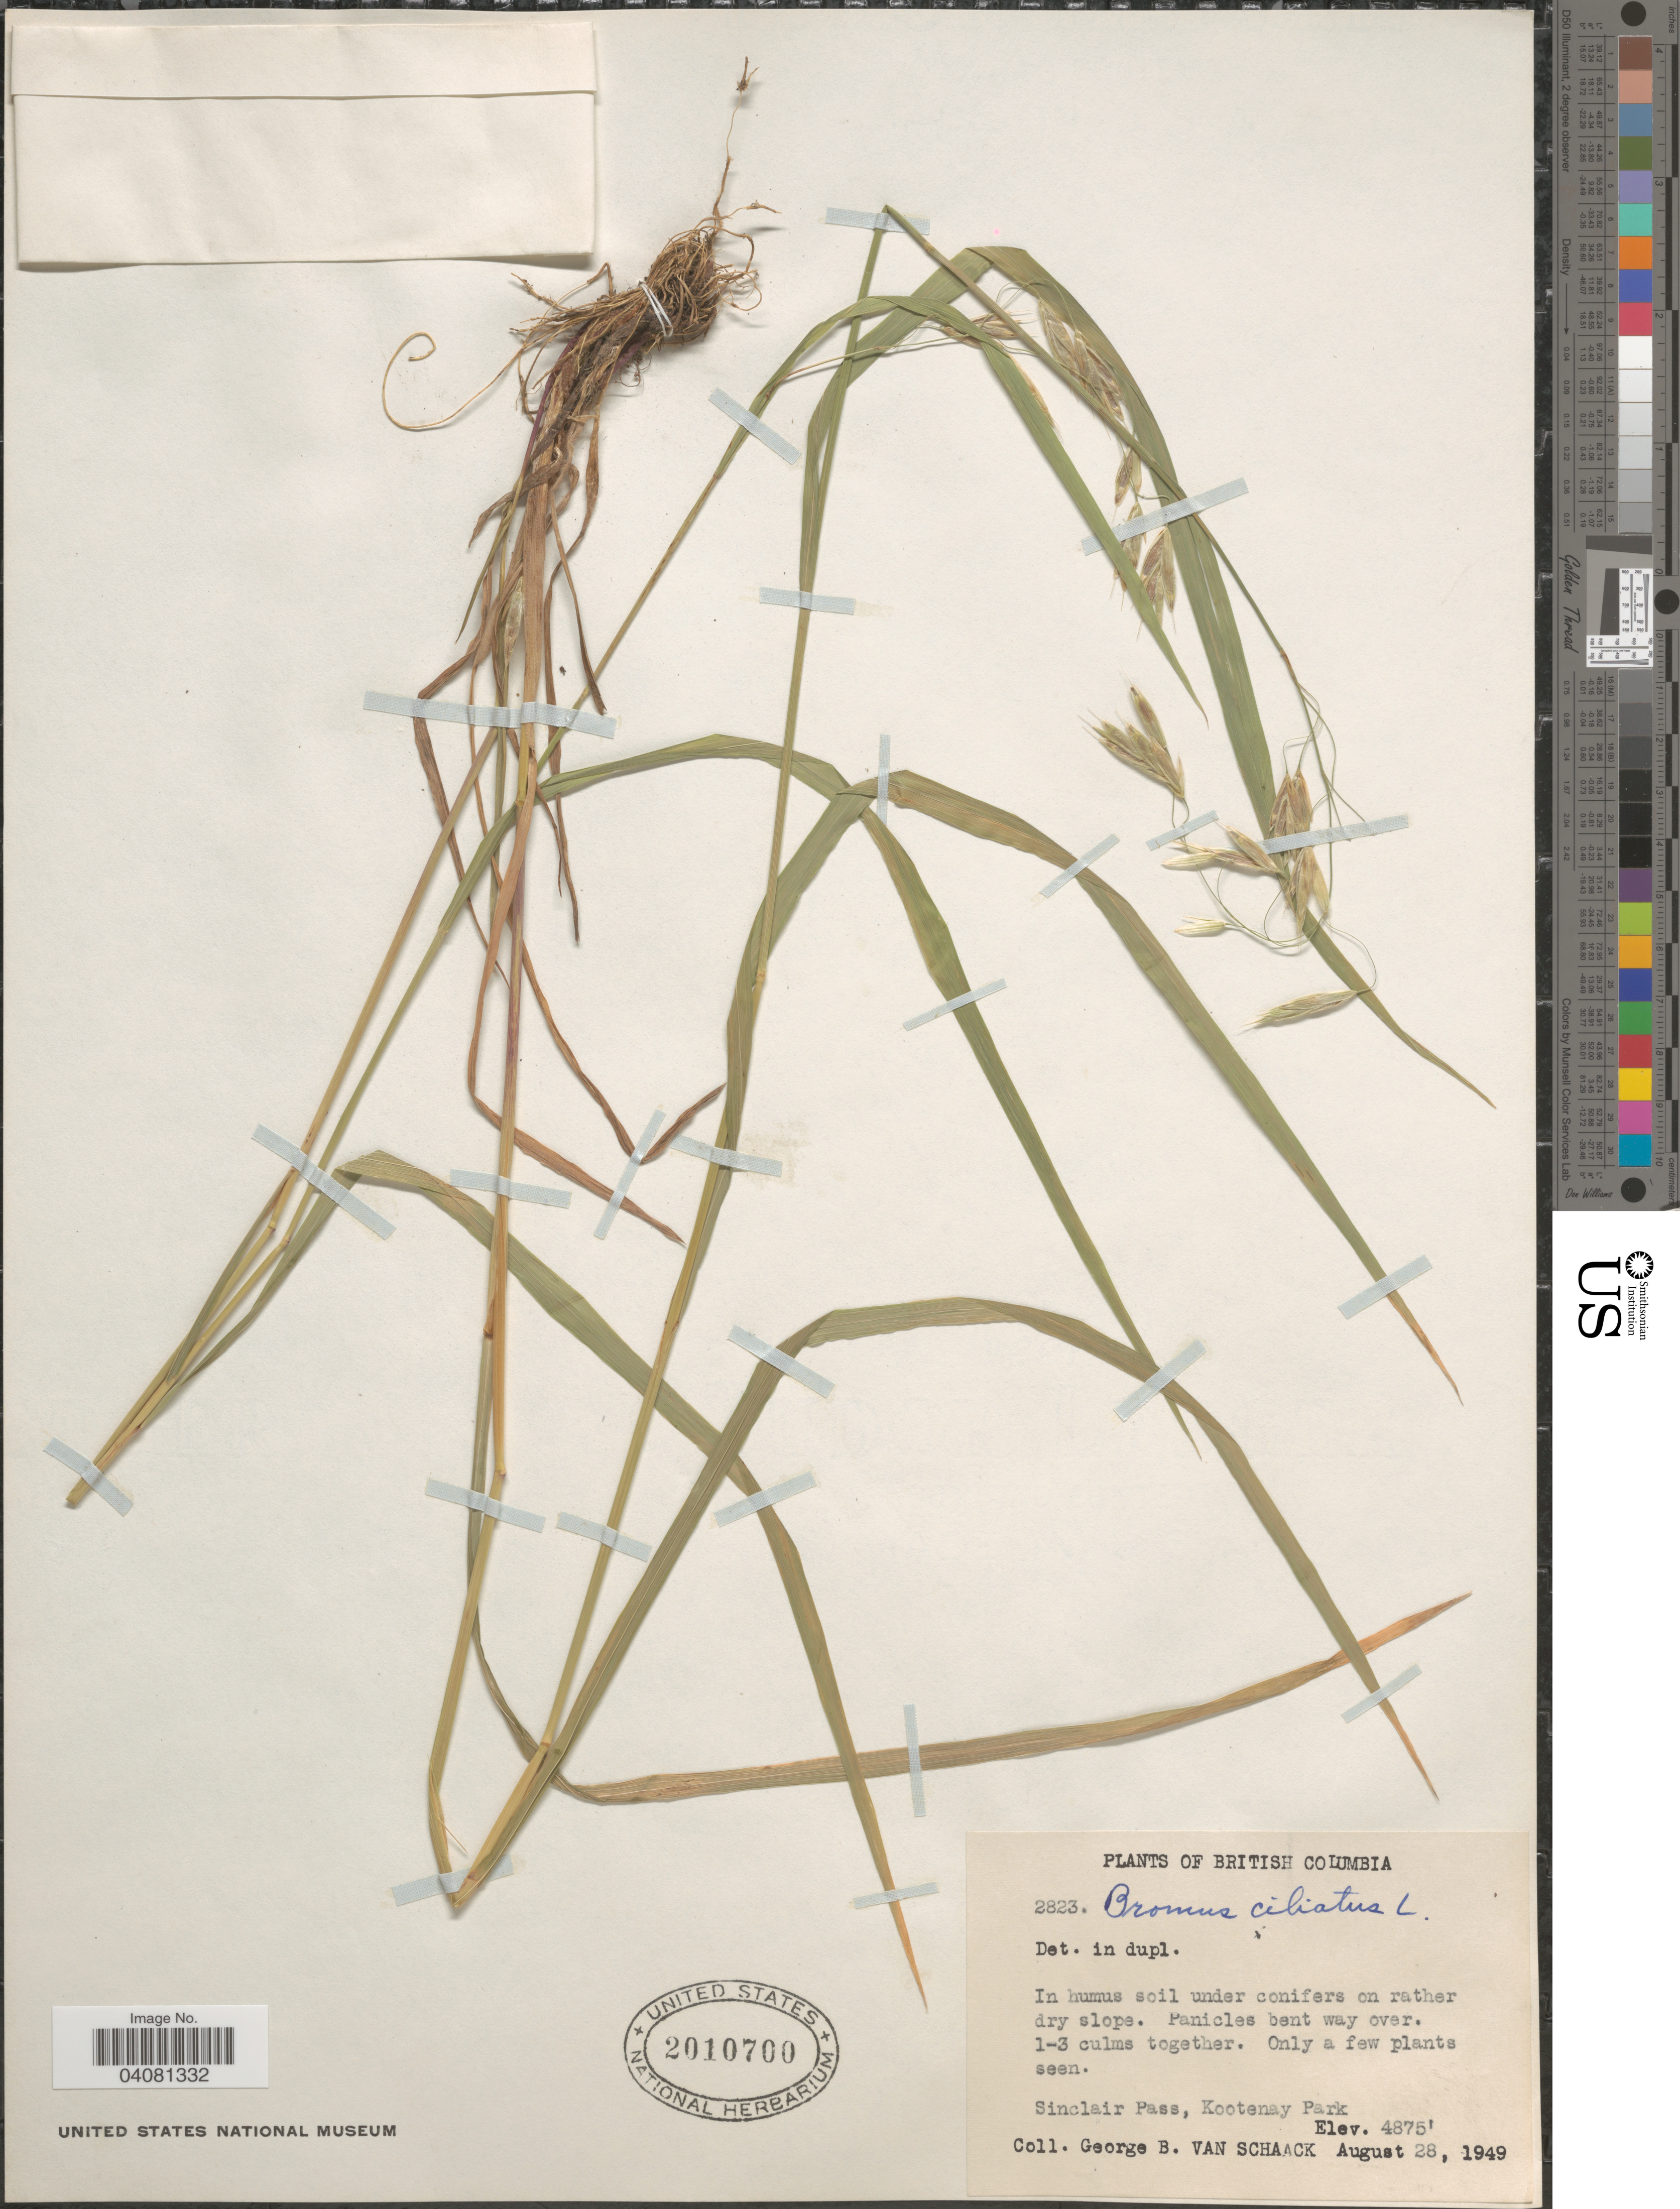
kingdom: Plantae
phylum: Tracheophyta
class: Liliopsida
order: Poales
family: Poaceae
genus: Bromus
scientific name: Bromus ciliatus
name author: L.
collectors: G. Van Schaack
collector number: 2823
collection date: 1949-08-28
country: Canada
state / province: British Columbia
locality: In humus soil under conifers on rather dry slope. Sinclair Pass, Kootenay Park.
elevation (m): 1486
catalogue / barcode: US 2010700